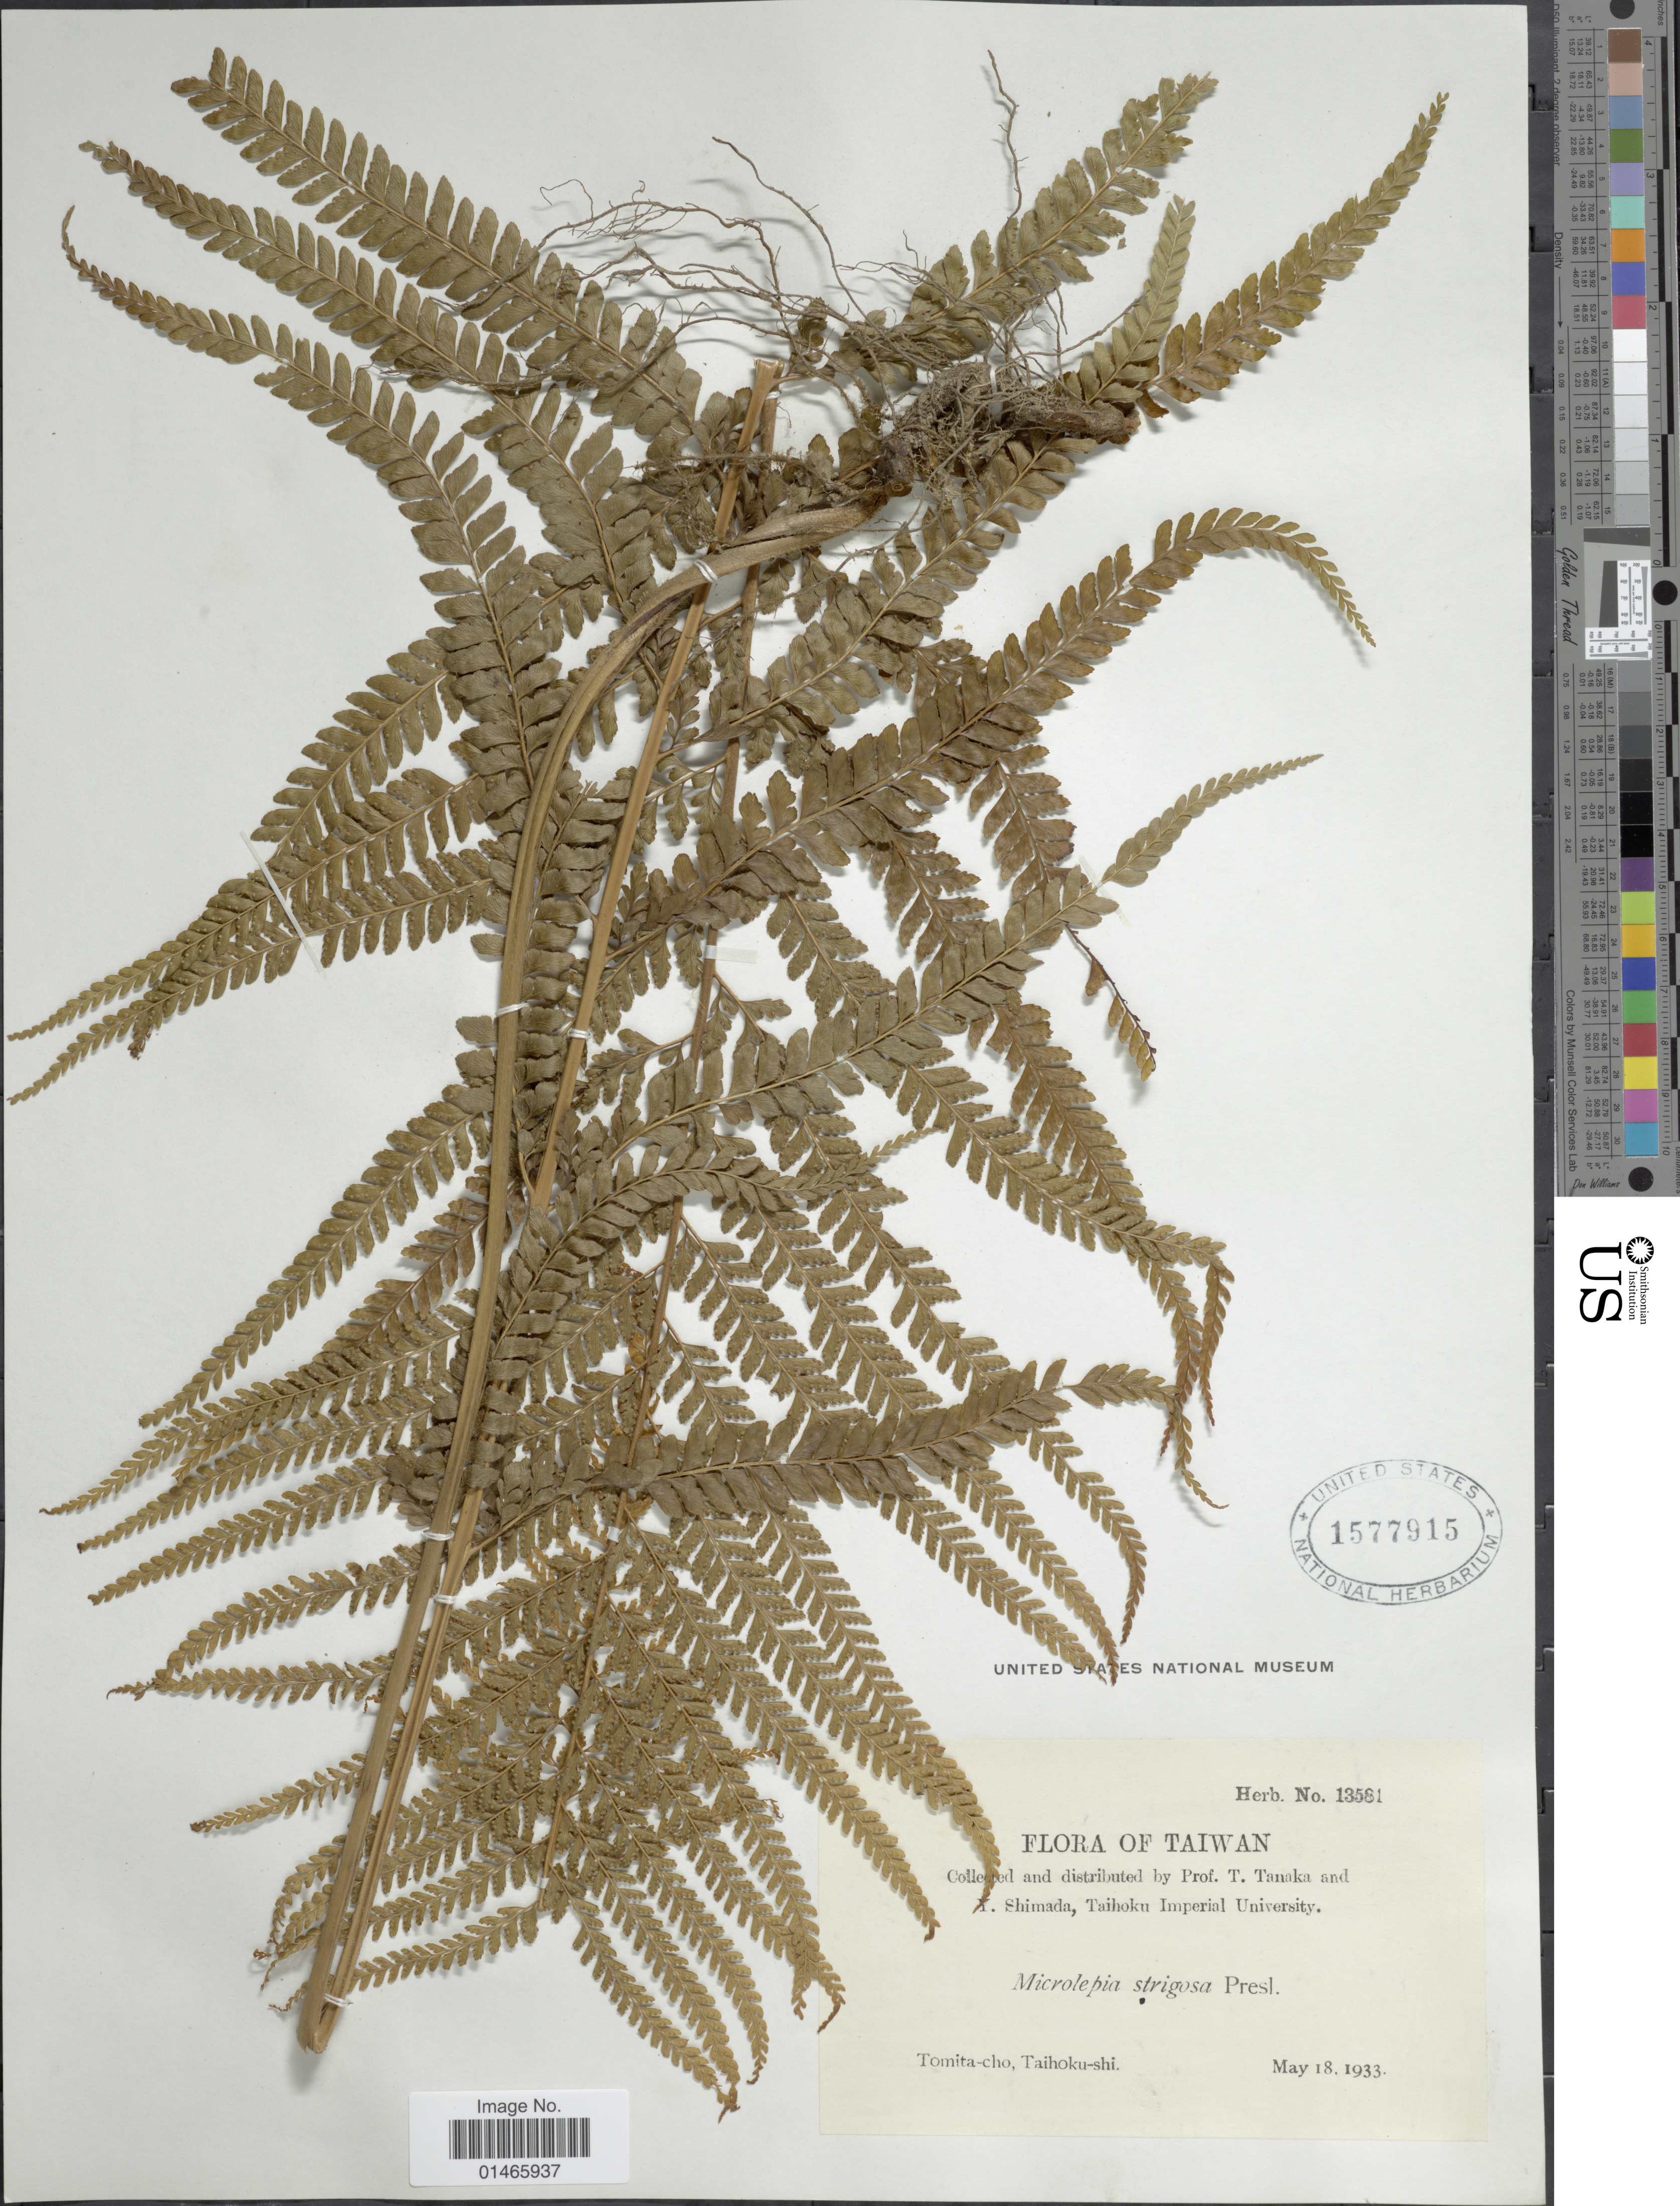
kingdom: Plantae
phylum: Tracheophyta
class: Polypodiopsida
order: Polypodiales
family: Dennstaedtiaceae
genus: Microlepia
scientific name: Microlepia strigosa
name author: (Thunb.) J. Presl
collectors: T. Tanaka & Y. Shimada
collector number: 13581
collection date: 1933-05-18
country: Taiwan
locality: Tomita-cho, Taihoku-shi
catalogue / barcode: US 1577915